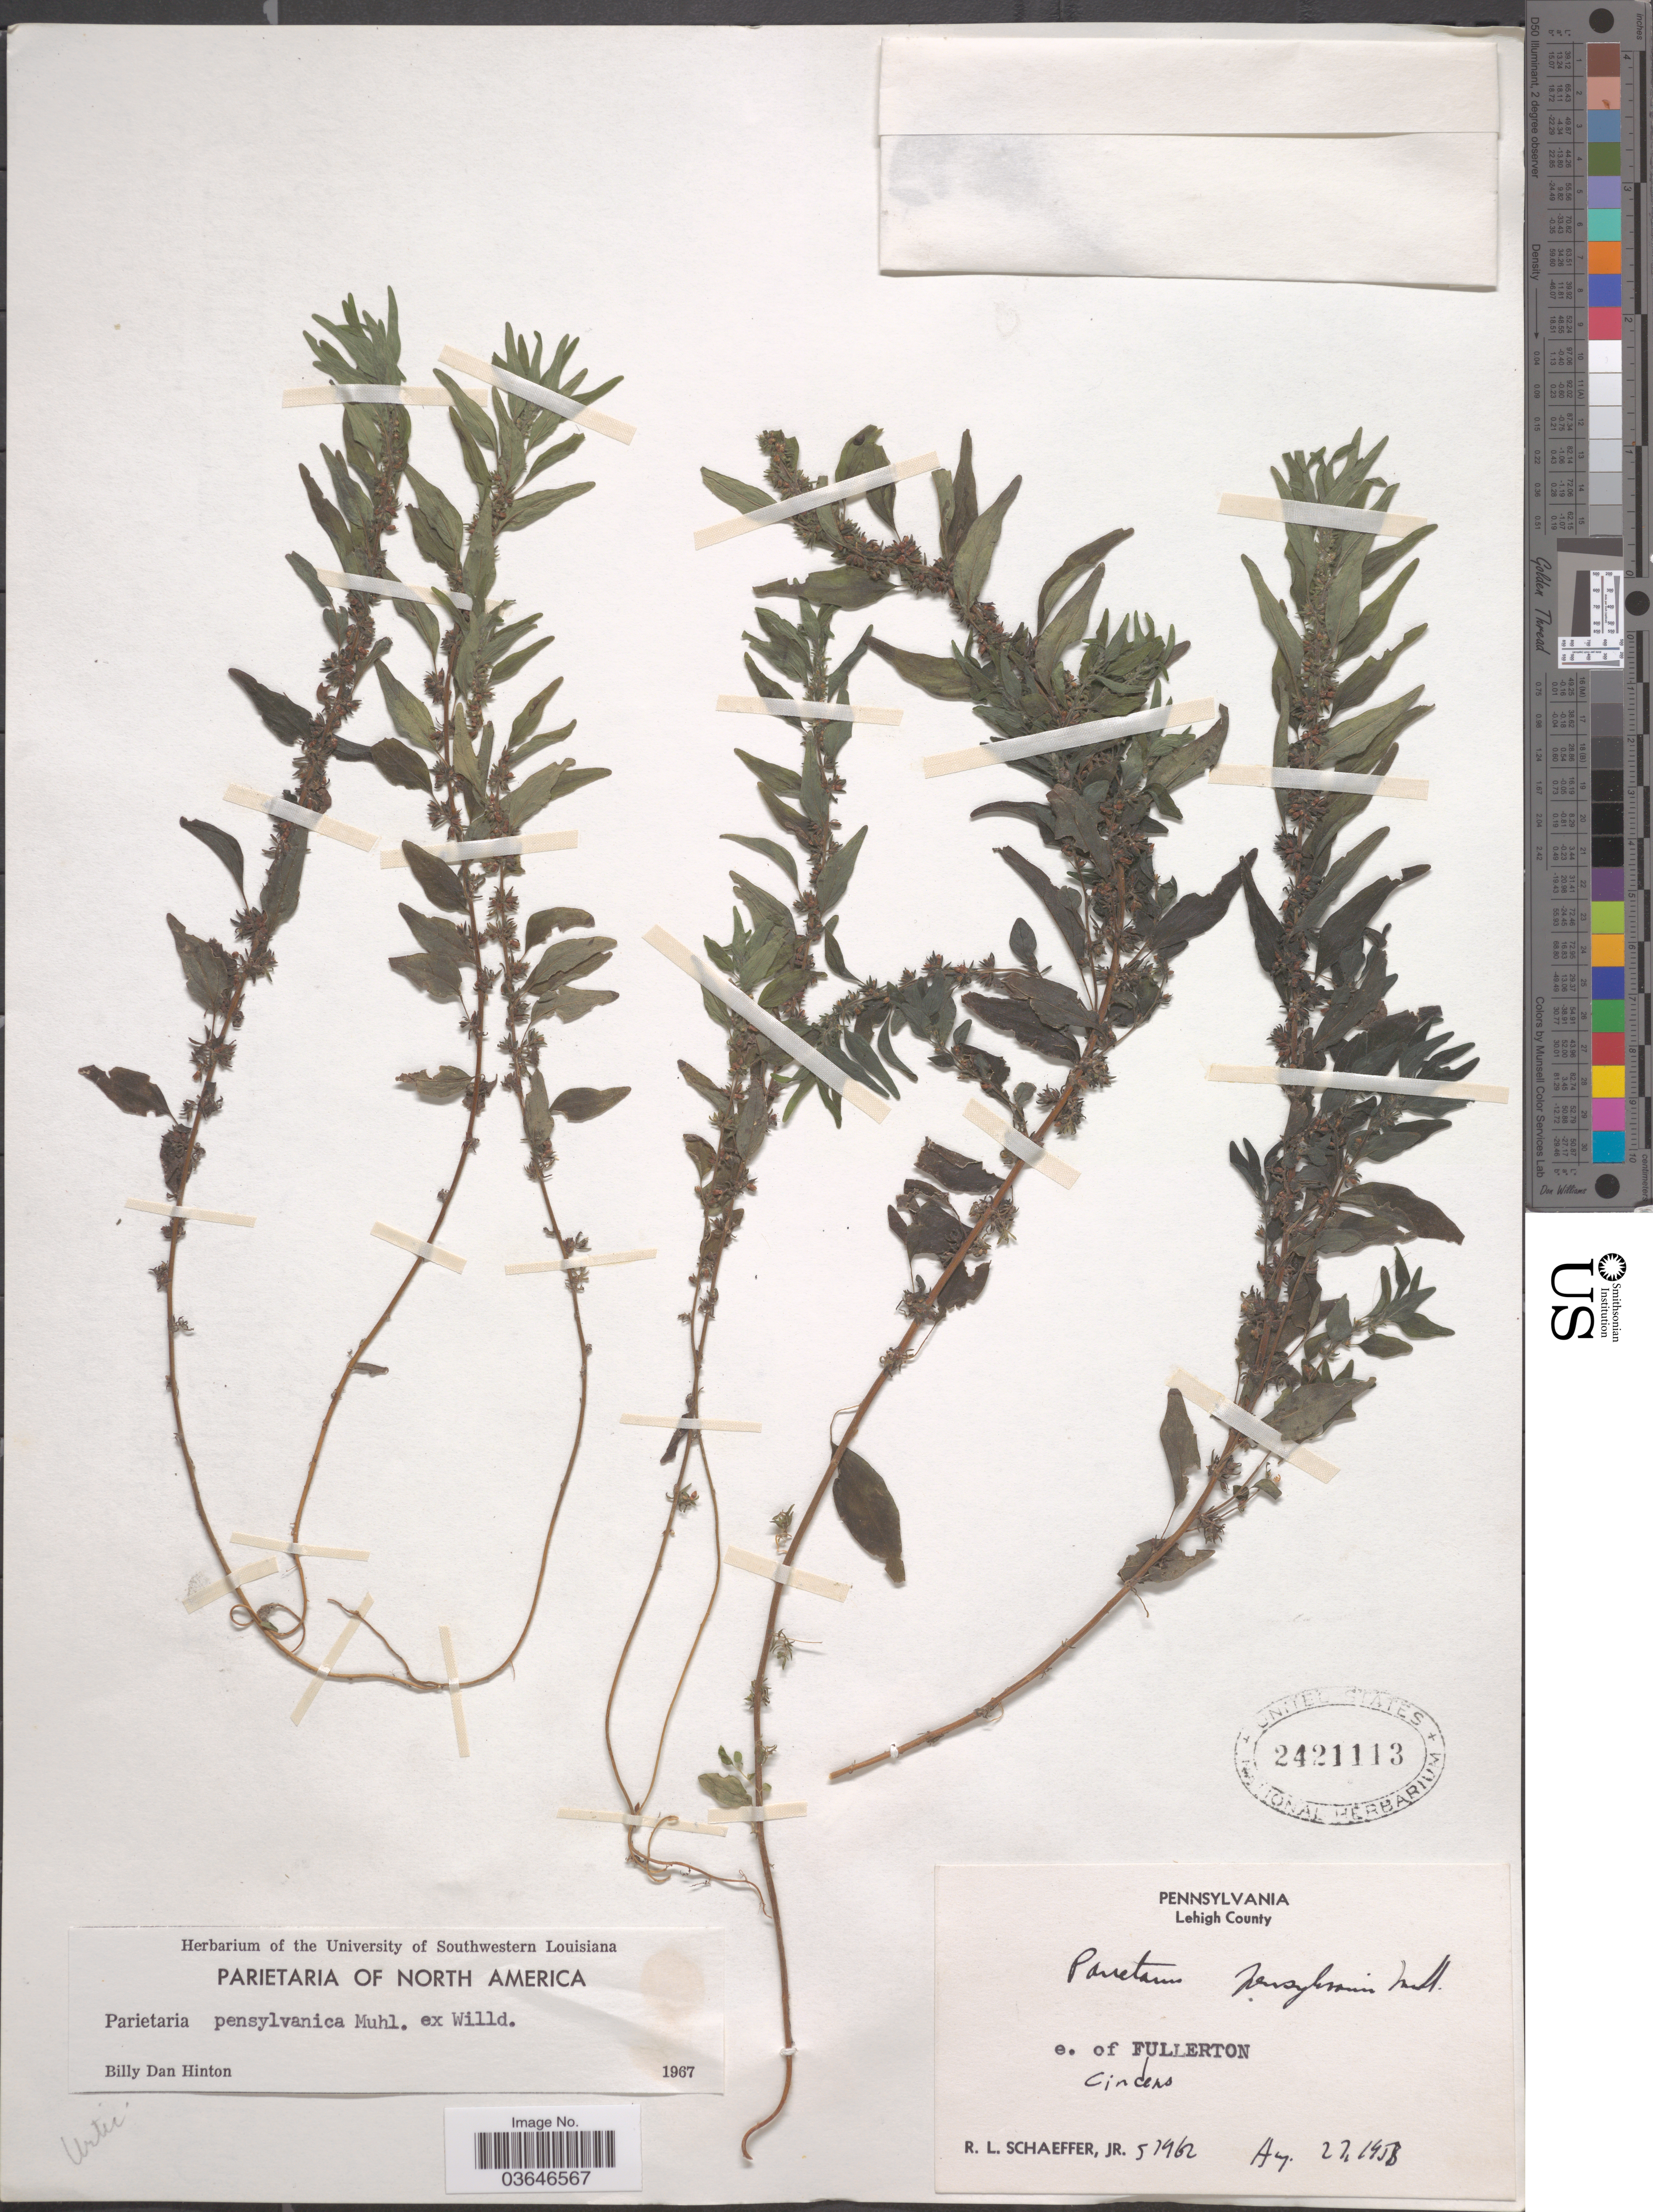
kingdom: Plantae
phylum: Tracheophyta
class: Magnoliopsida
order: Rosales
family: Urticaceae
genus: Parietaria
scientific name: Parietaria pensylvanica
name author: Muhl. ex Willd.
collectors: R. L. Schaeffer Jr.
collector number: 51962*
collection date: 1958-08-27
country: United States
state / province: Pennsylvania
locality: Lehigh County. E. of Fullerton. Cinders.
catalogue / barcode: US 2421113